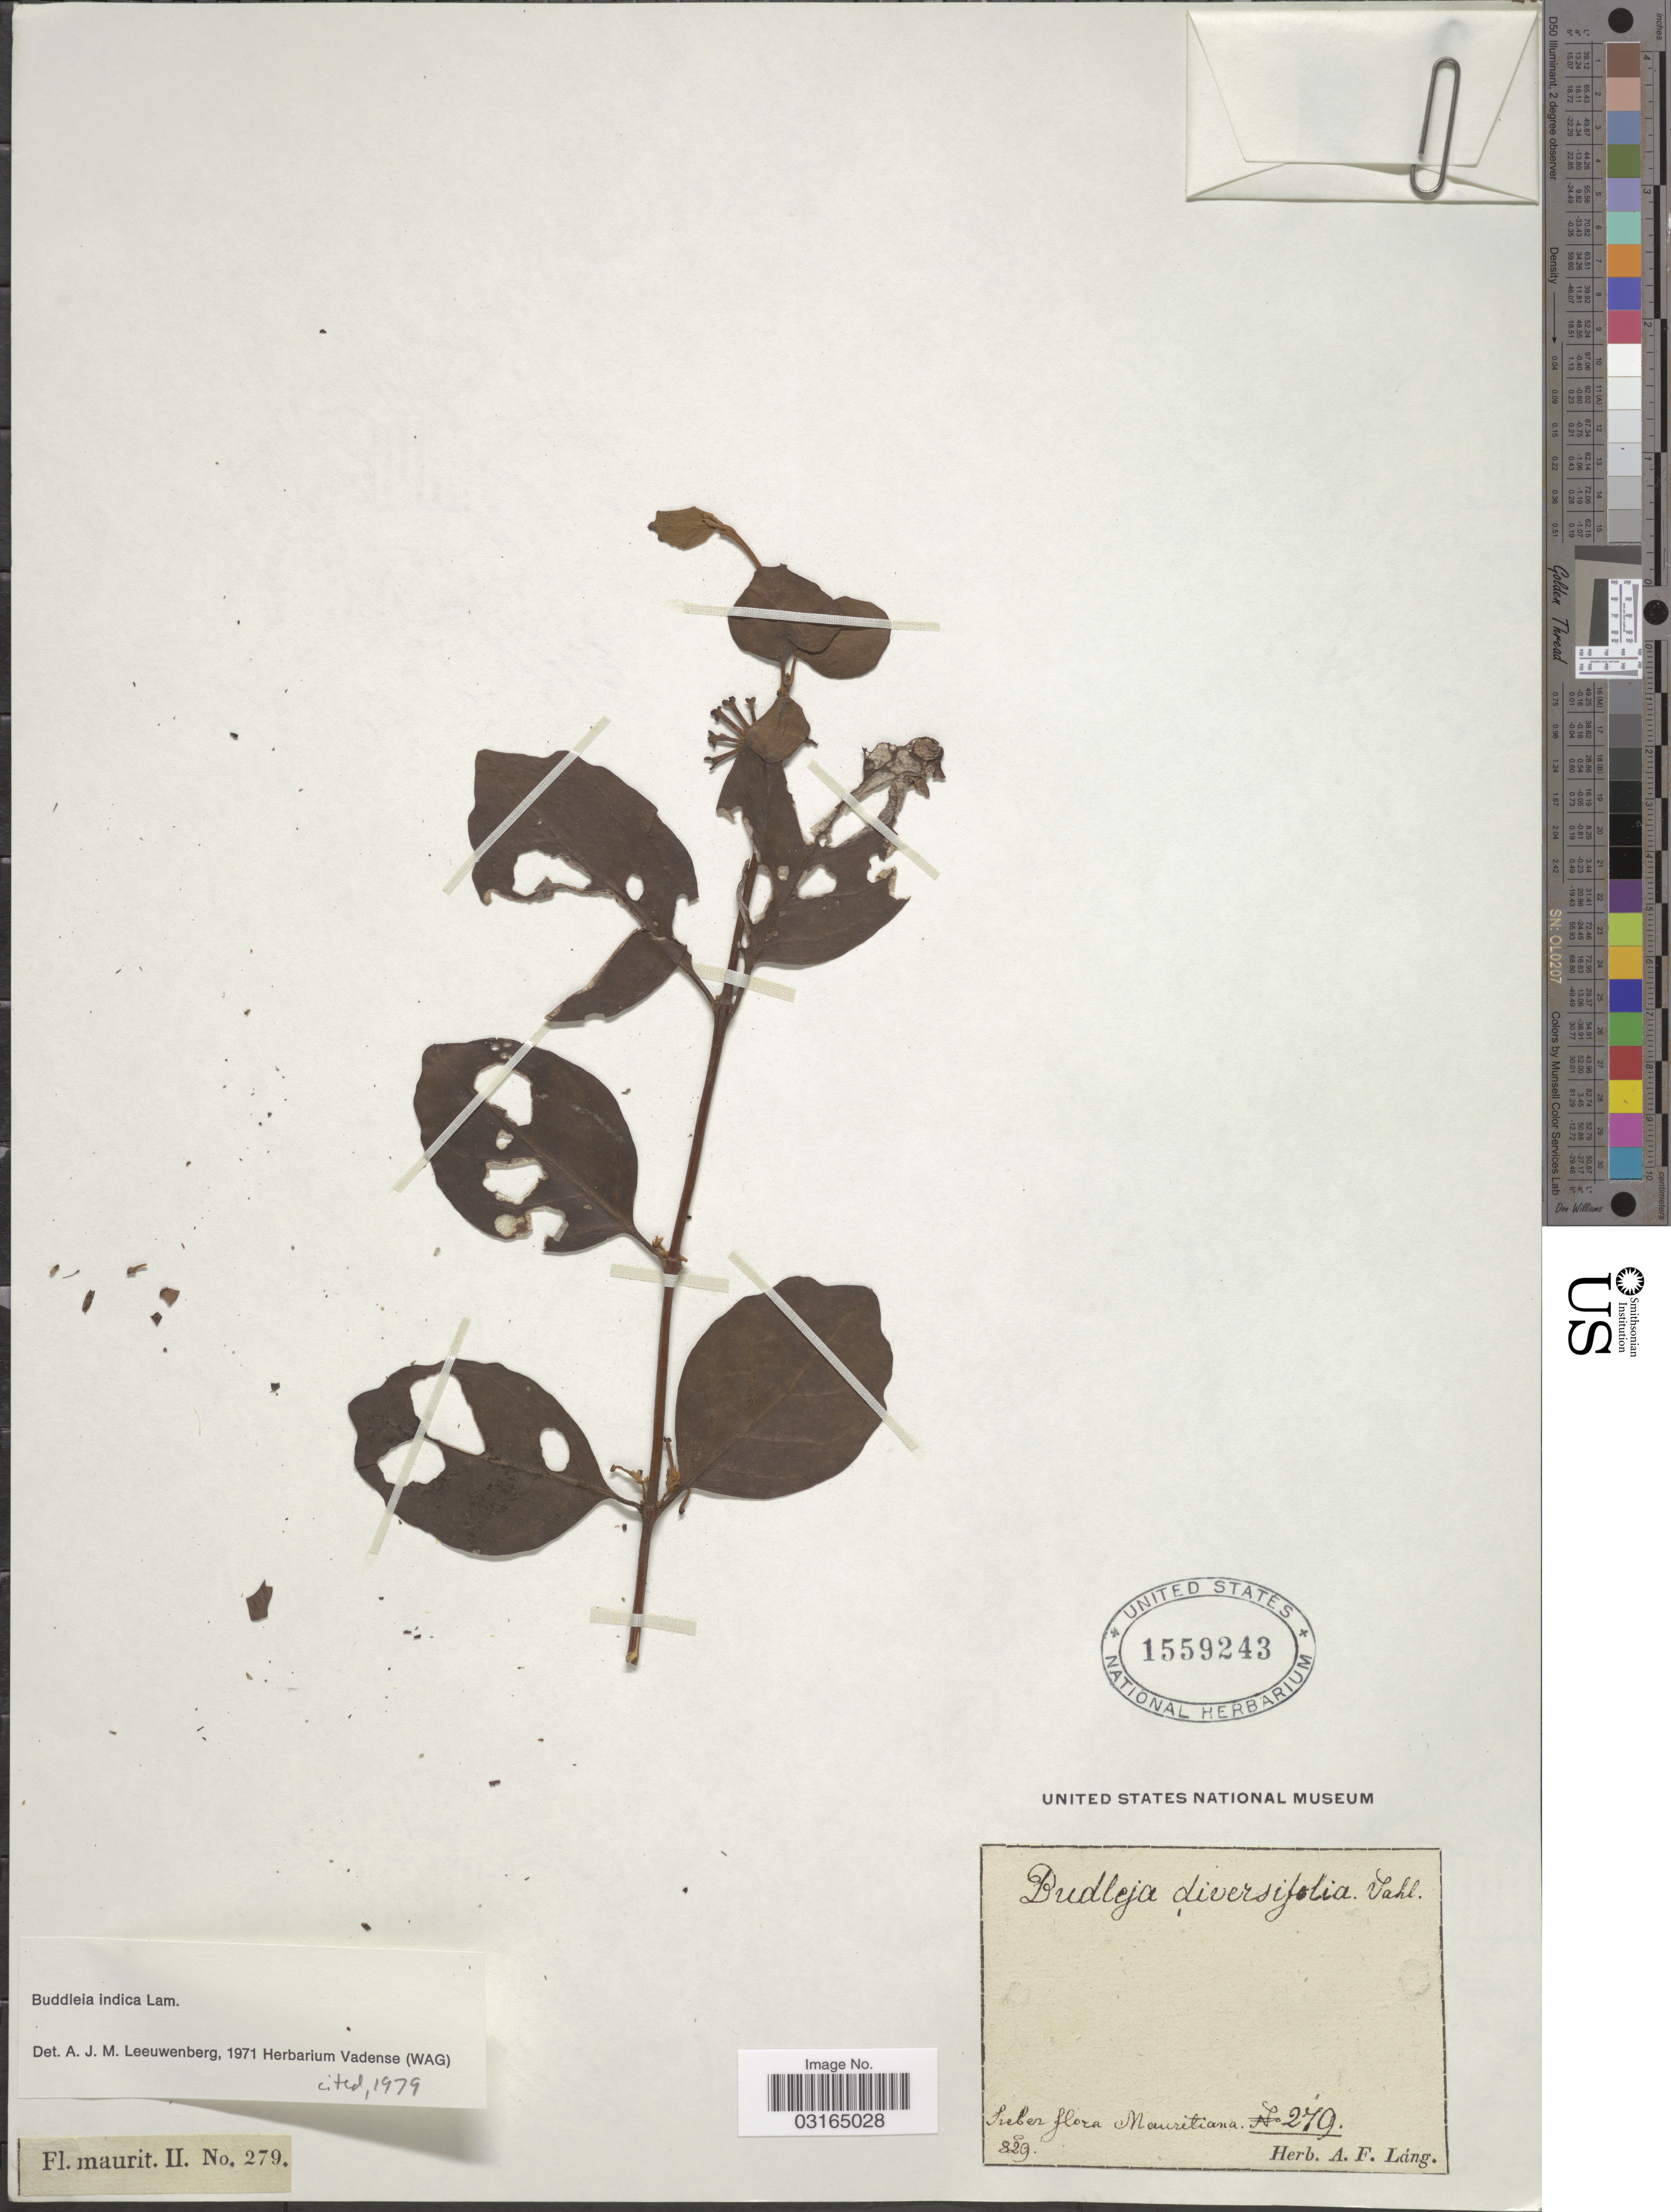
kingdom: Plantae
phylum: Tracheophyta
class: Magnoliopsida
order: Lamiales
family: Scrophulariaceae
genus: Buddleja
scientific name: Buddleja indica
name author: Lam.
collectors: -- Sieber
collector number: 279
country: Mauritania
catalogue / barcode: US 1559243